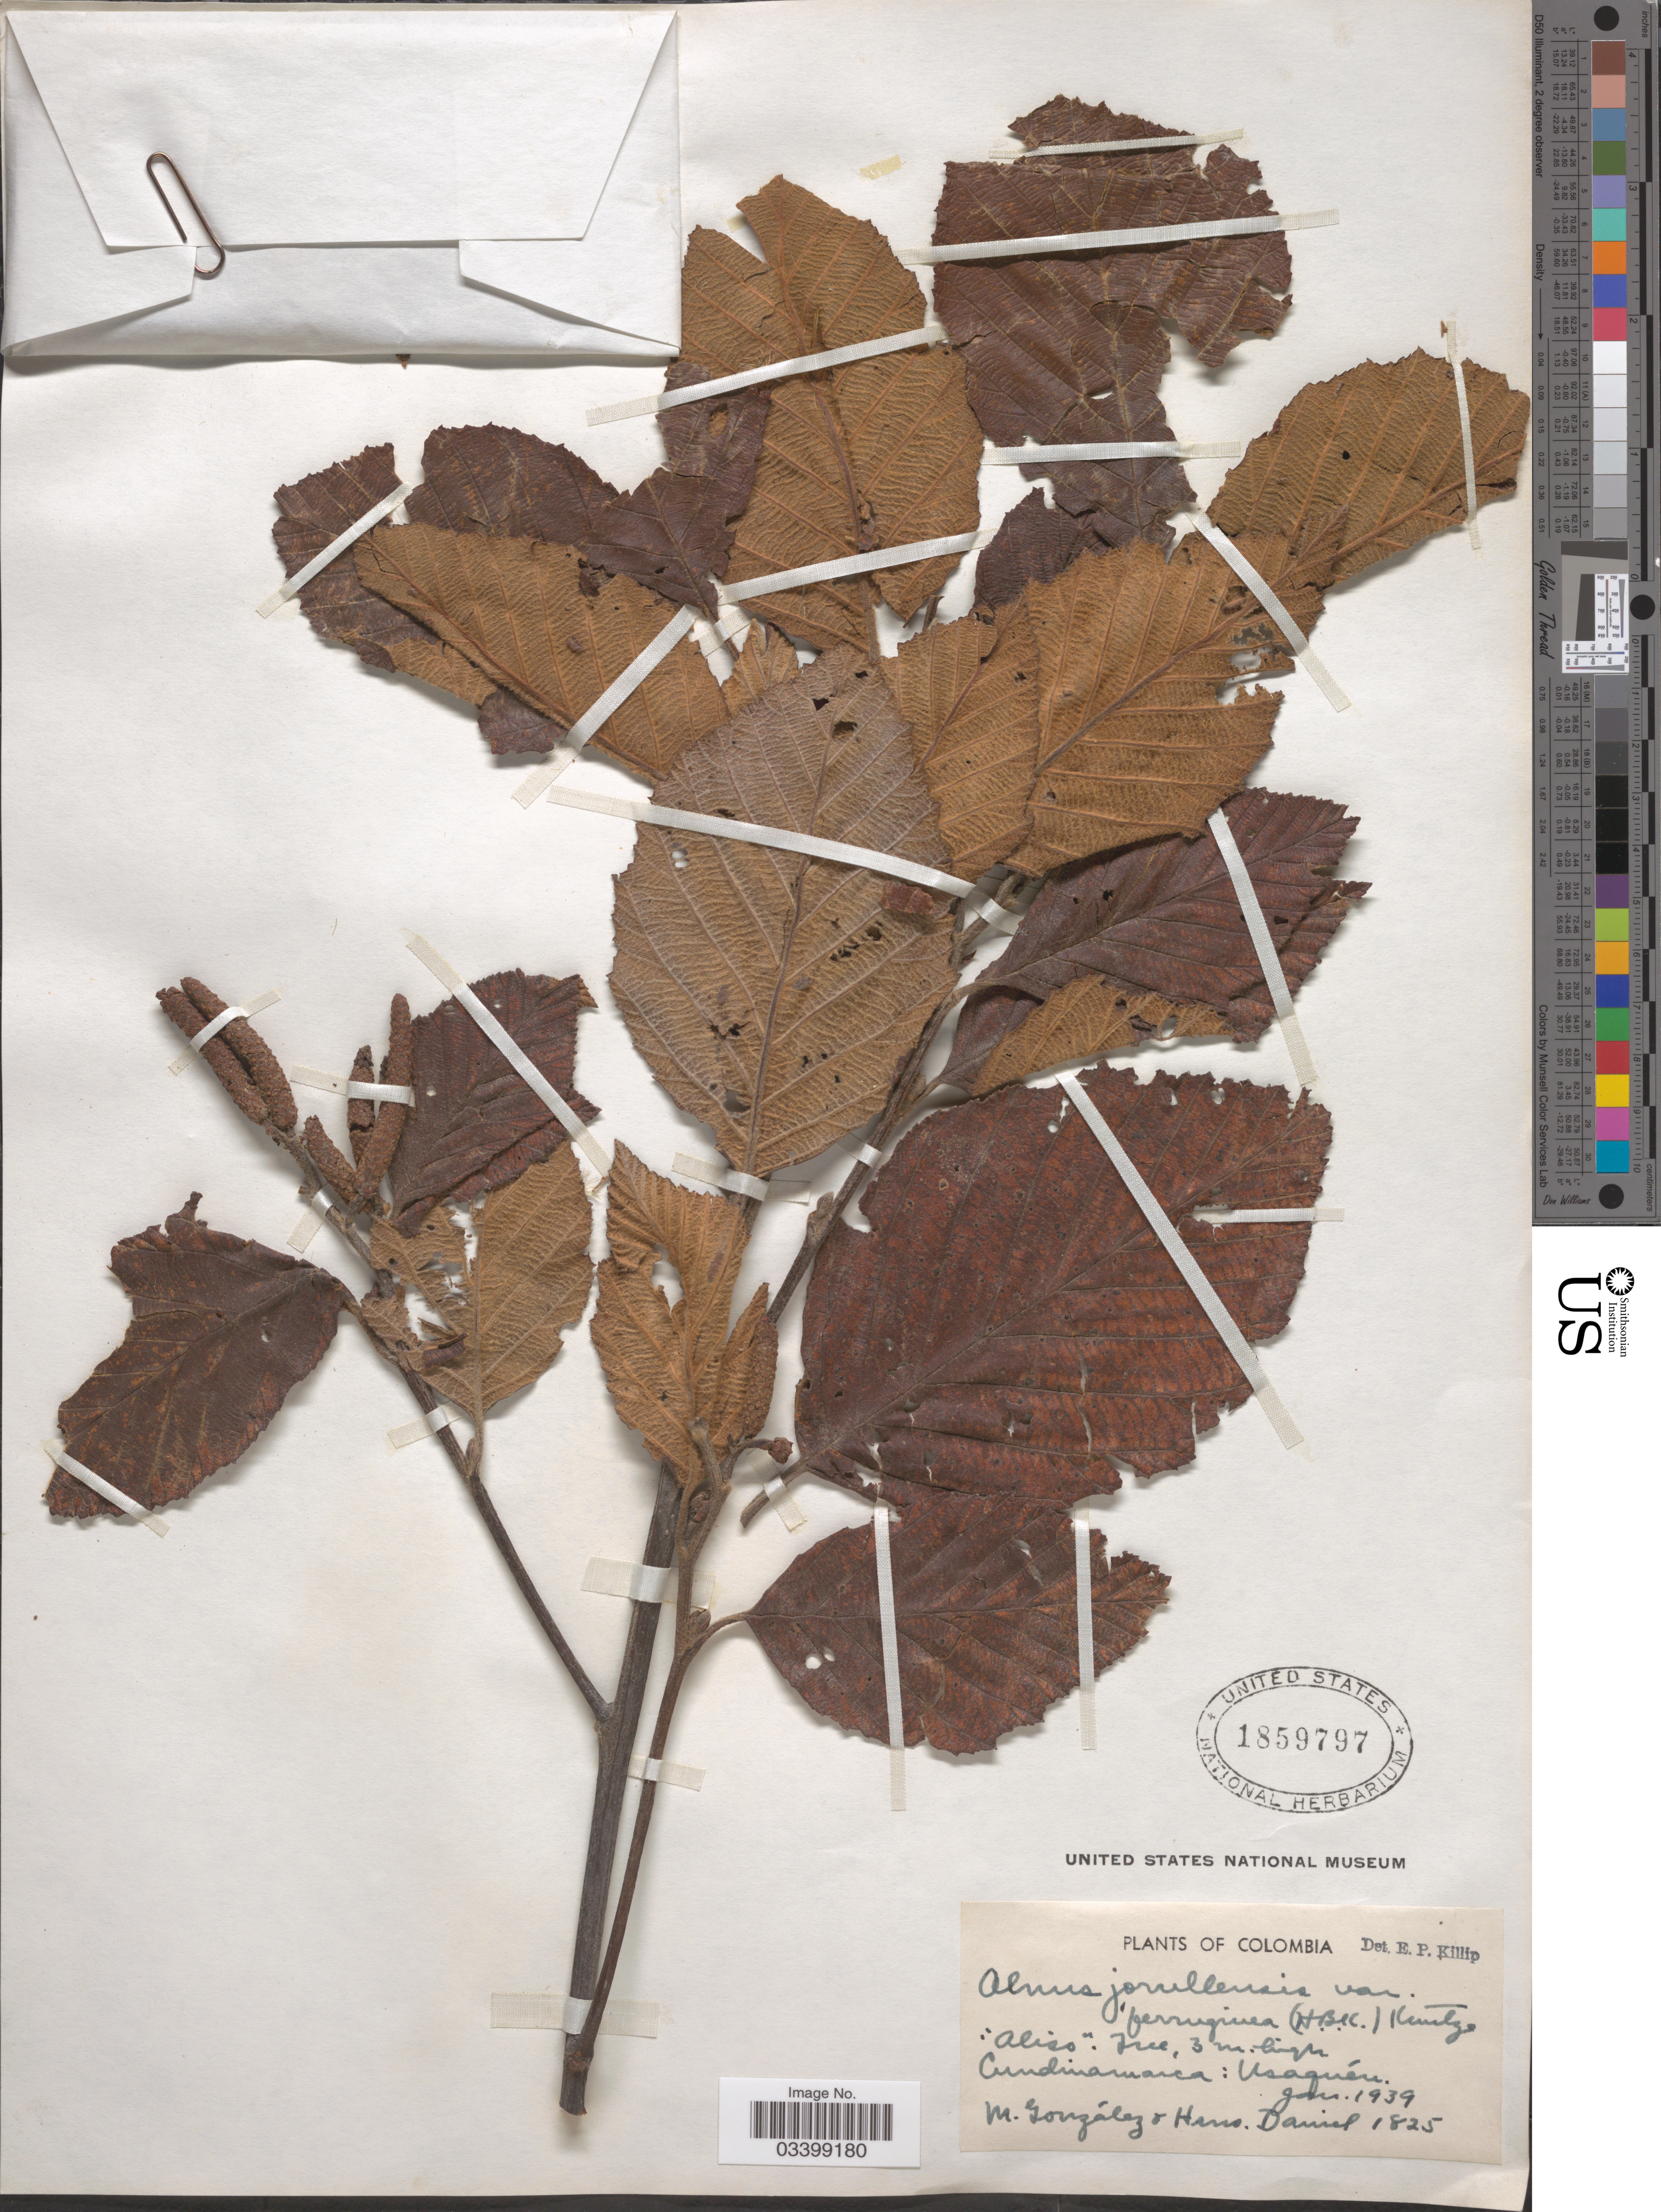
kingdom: Plantae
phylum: Tracheophyta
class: Magnoliopsida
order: Fagales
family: Betulaceae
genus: Alnus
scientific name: Alnus acuminata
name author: Kunth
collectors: M. Gonzalez & H. Daniel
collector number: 1825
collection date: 1939-01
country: Colombia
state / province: Cundinamarca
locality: Usaquén.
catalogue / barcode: US 1859797